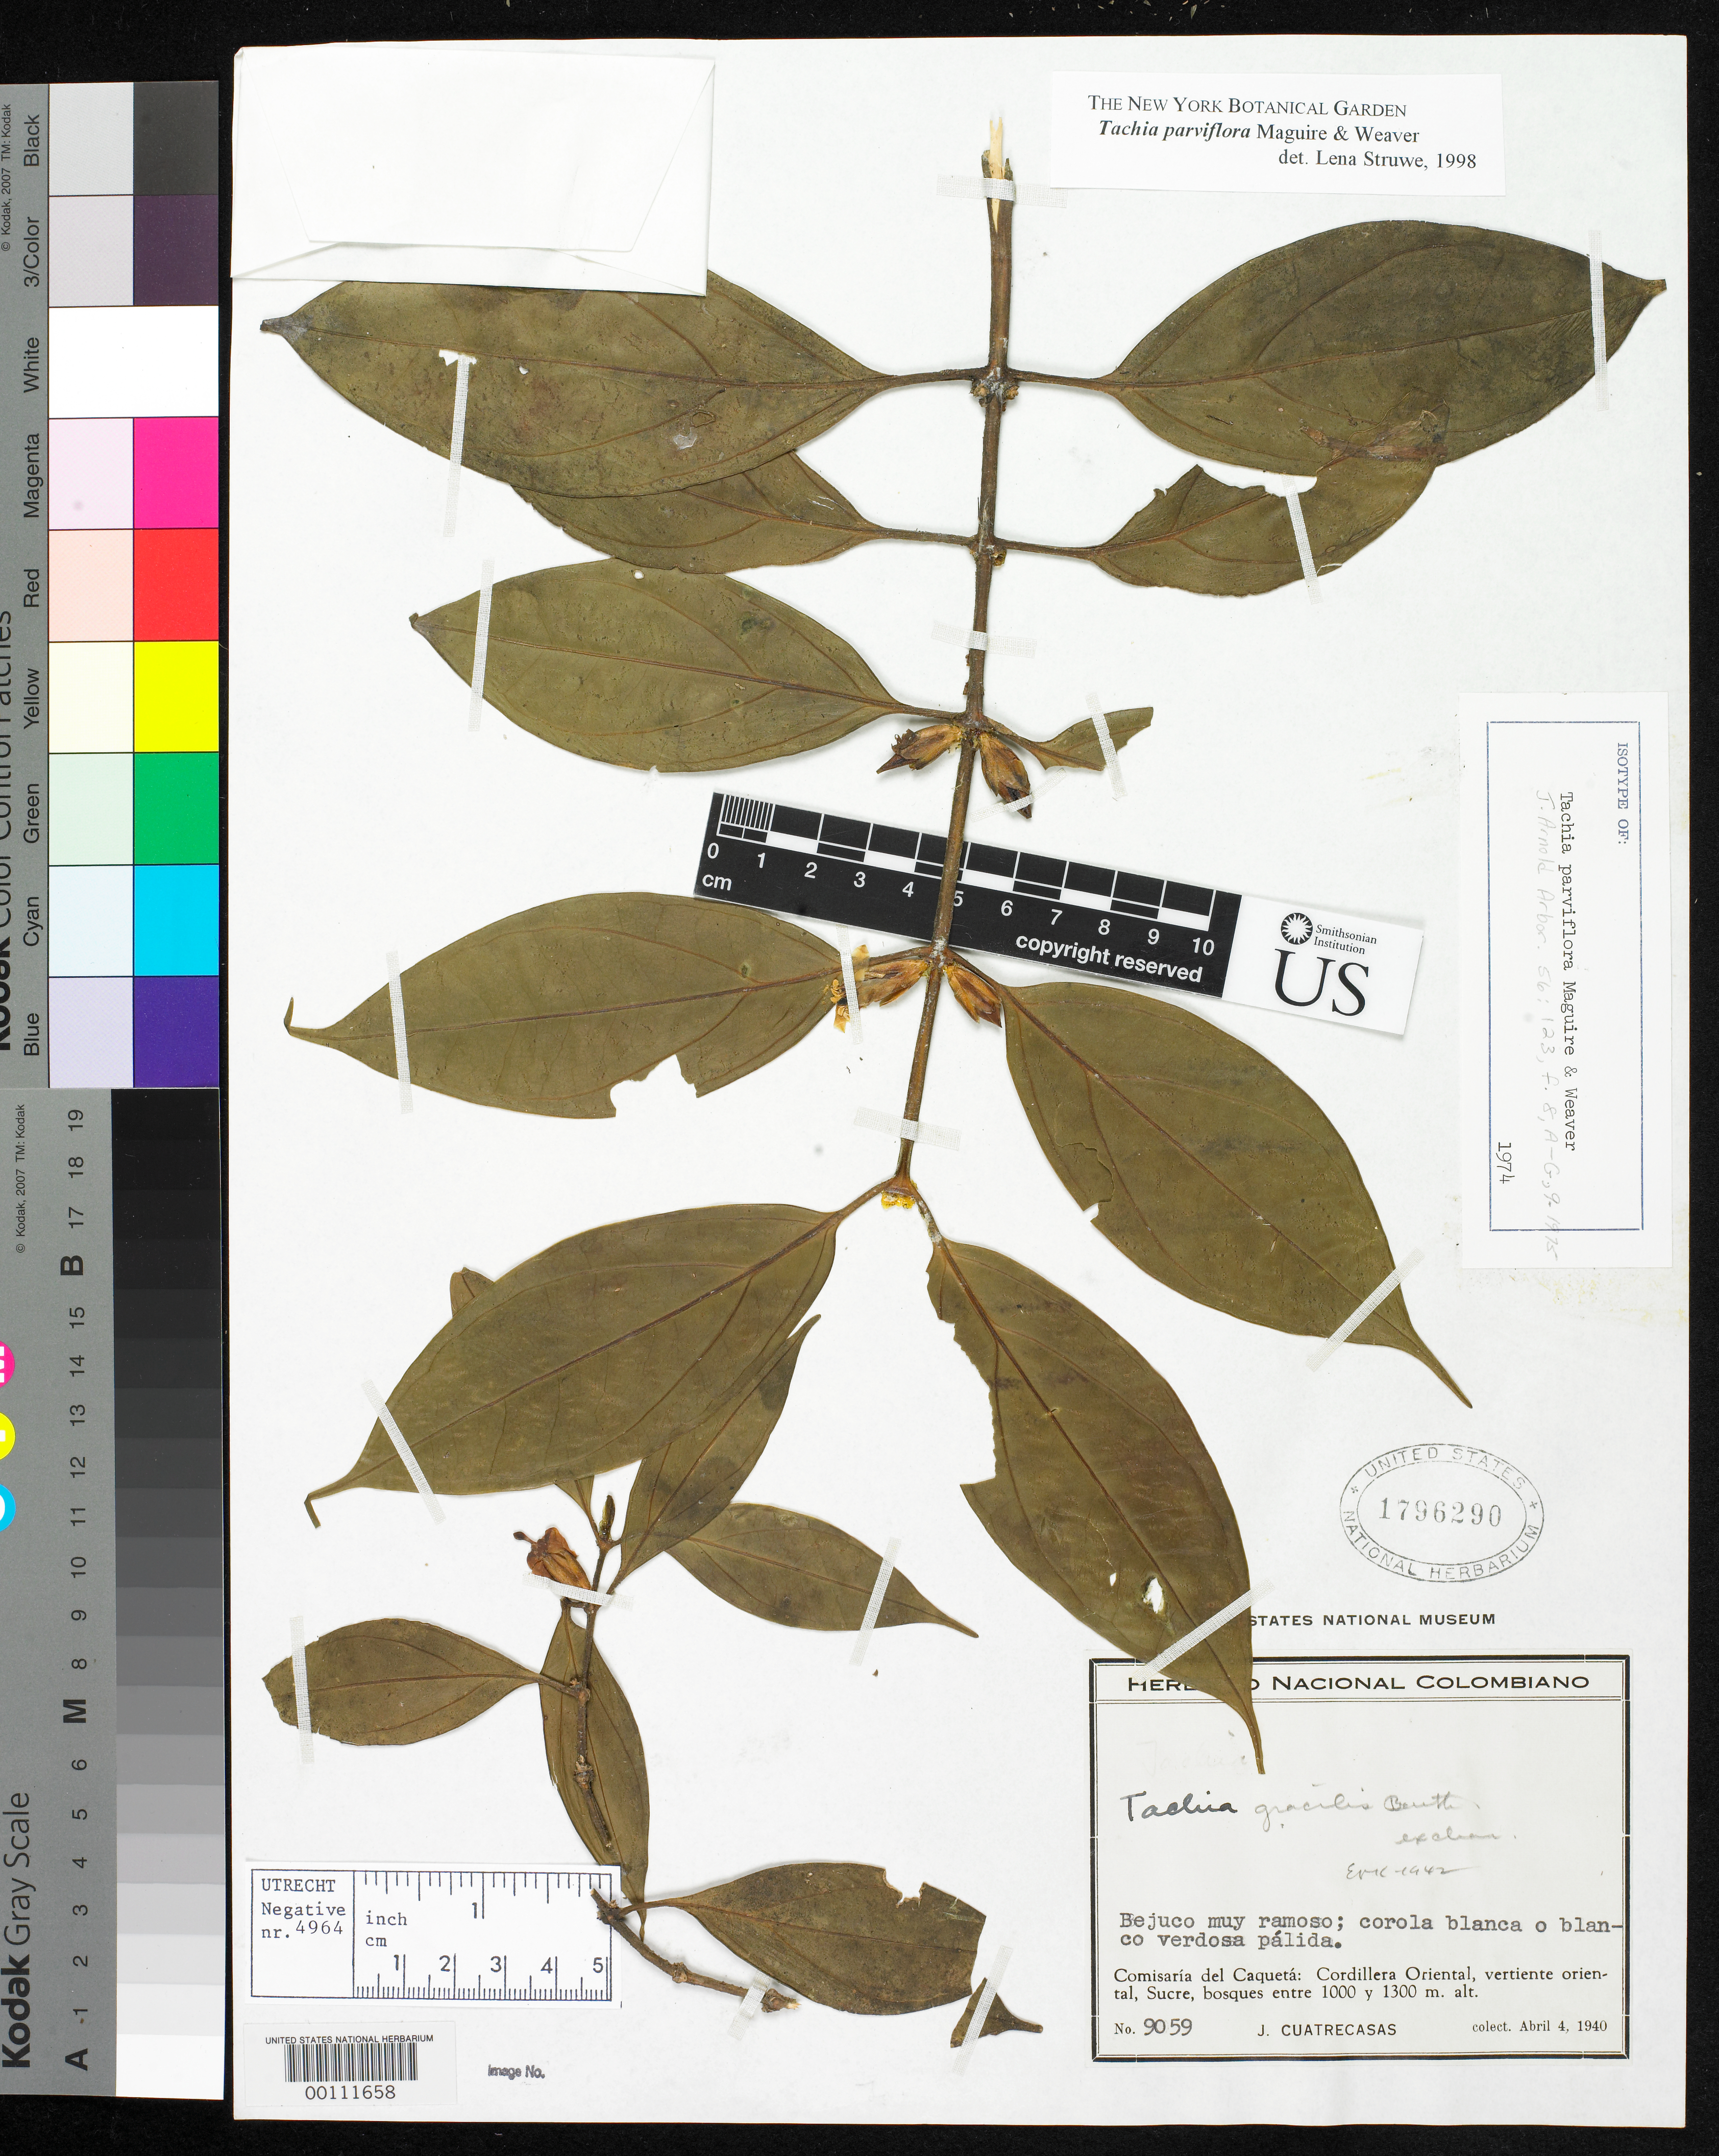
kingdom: Plantae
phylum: Tracheophyta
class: Magnoliopsida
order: Gentianales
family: Gentianaceae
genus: Tachia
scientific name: Tachia parviflora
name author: Maguire & Weaver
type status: Isotype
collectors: J. Cuatrecasas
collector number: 9059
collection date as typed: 04 Apr 1940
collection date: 1940-04-04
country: Colombia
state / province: Caquetá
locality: Cordillera Oriental, Vertiente Oriental, Sucre.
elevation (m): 1000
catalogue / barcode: US 1796290